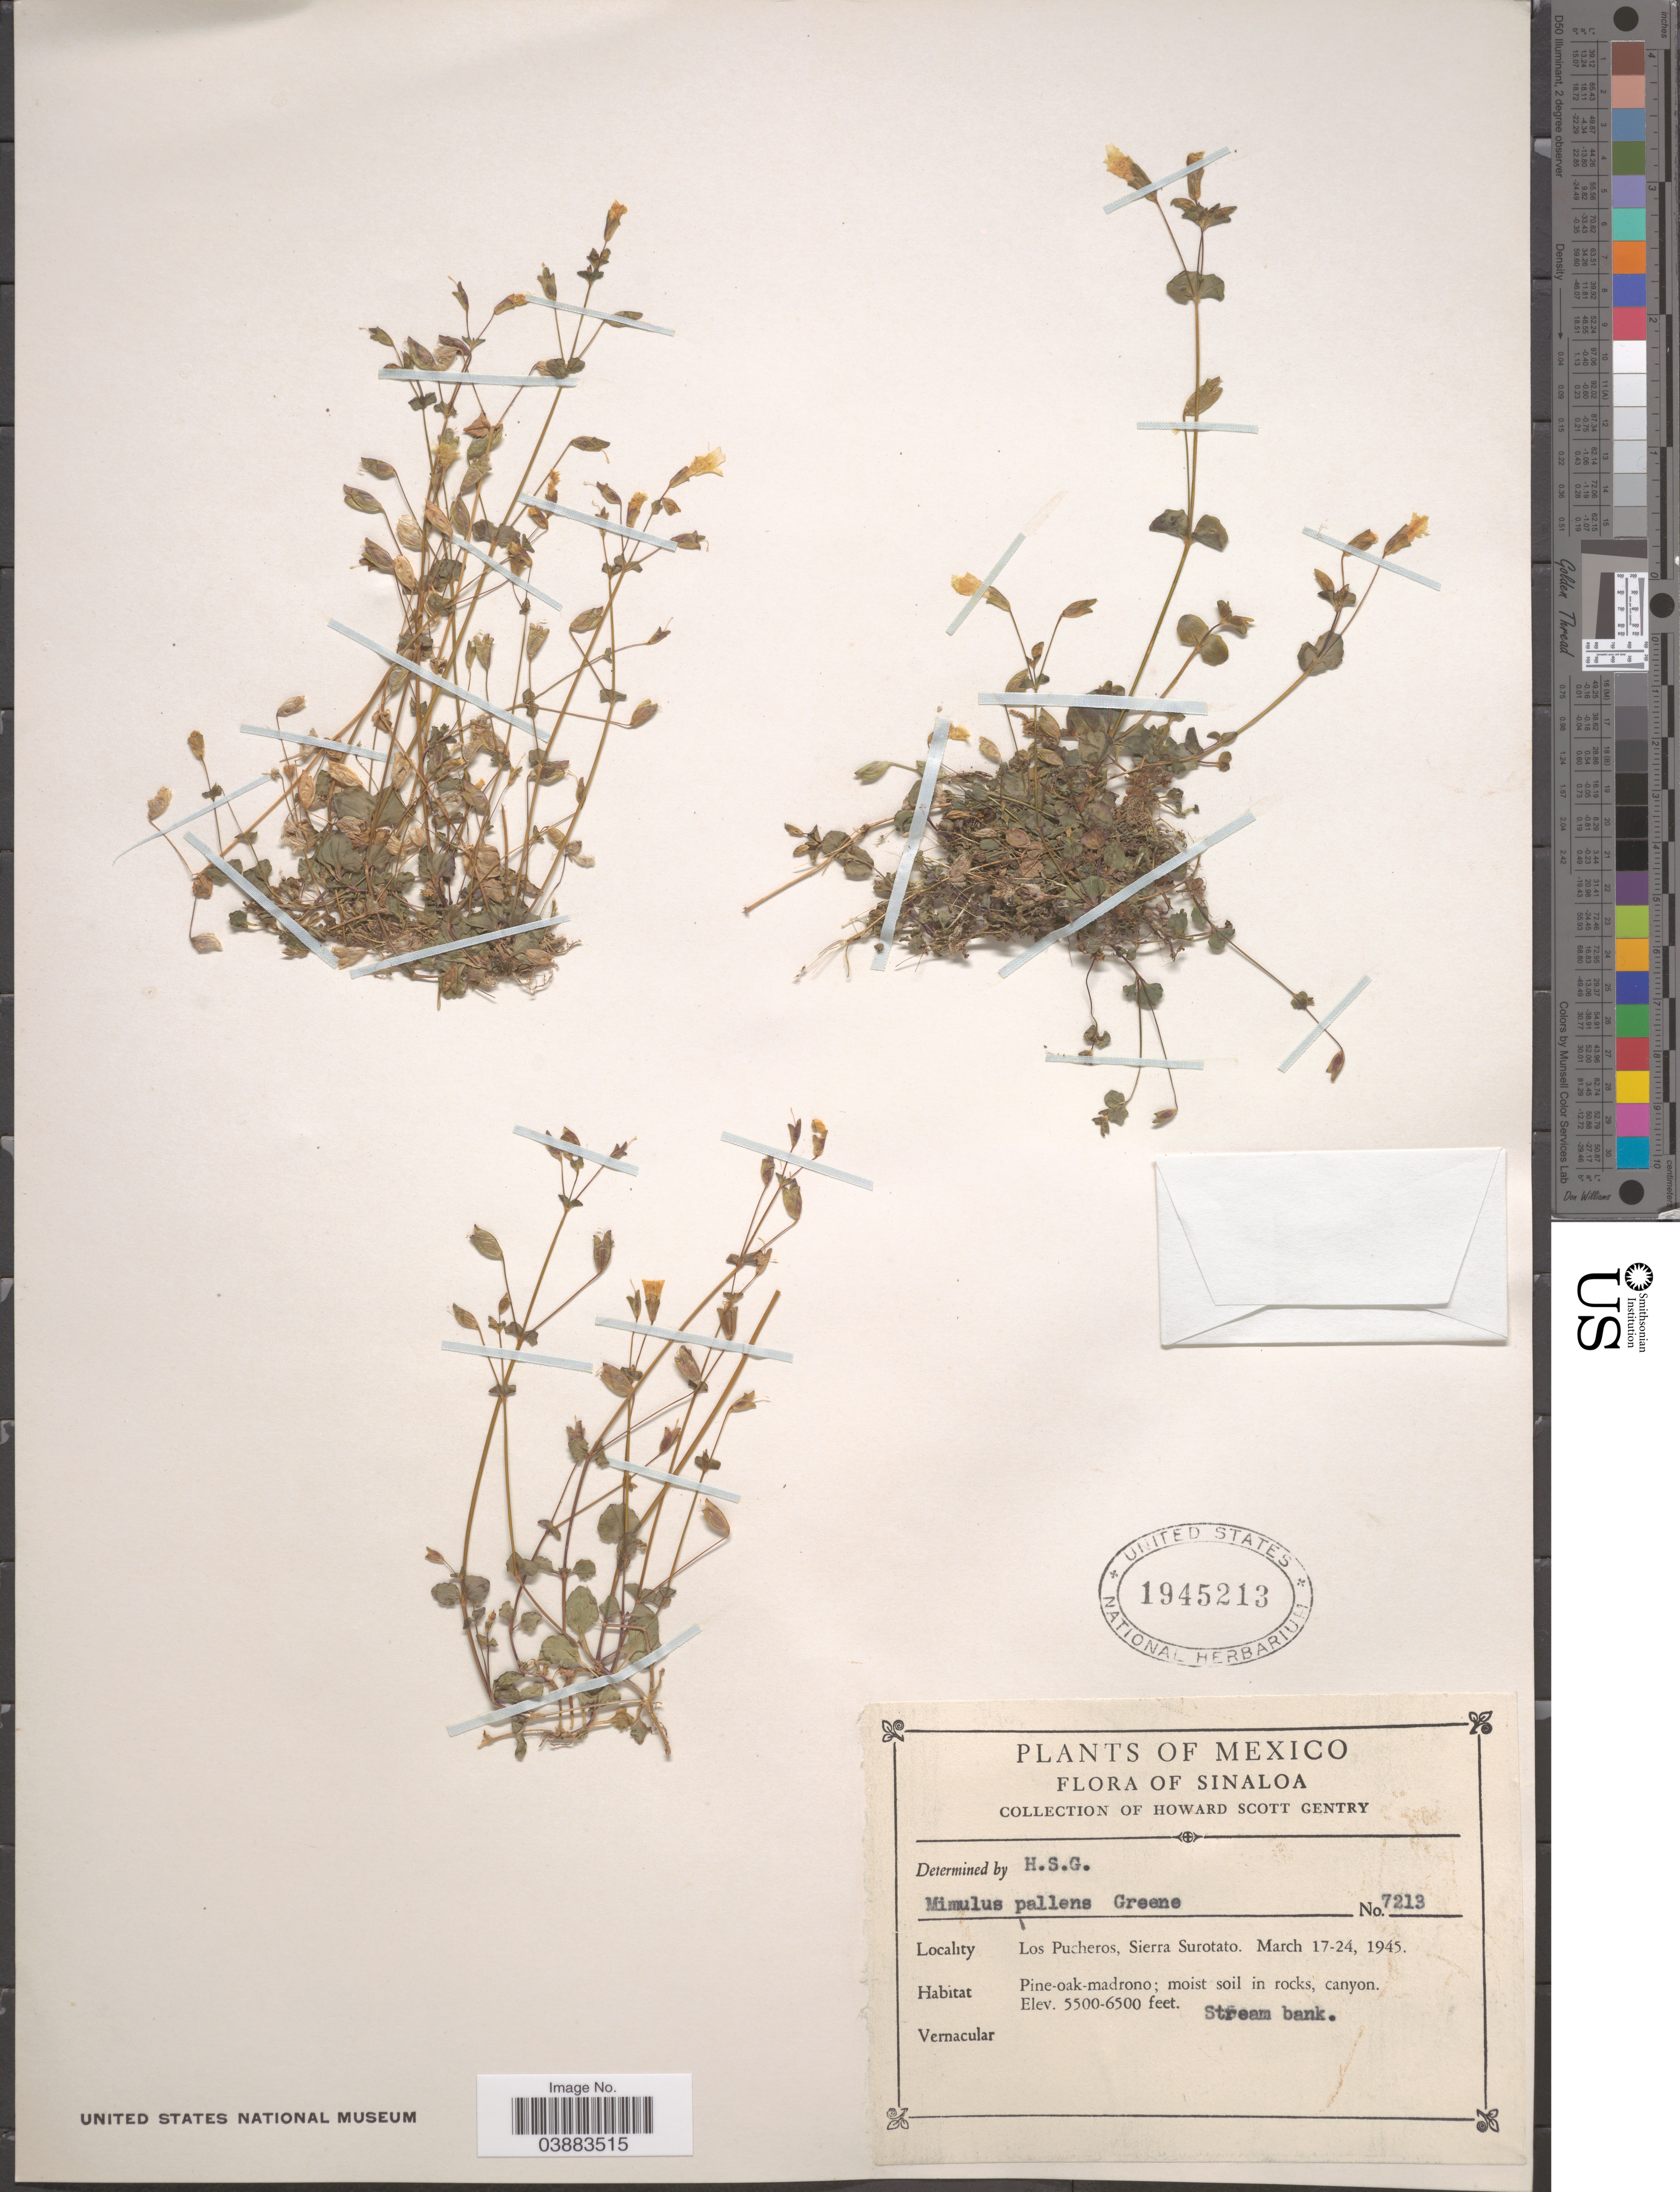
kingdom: Plantae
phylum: Tracheophyta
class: Magnoliopsida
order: Lamiales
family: Phrymaceae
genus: Mimulus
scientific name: Mimulus pallens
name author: Greene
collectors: H. S. Gentry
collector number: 7213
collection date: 1945-03-17/1945-03-24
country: Mexico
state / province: Sinaloa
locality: Los Pucheros, Sierra Surotato.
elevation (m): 1676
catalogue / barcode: US 1945213